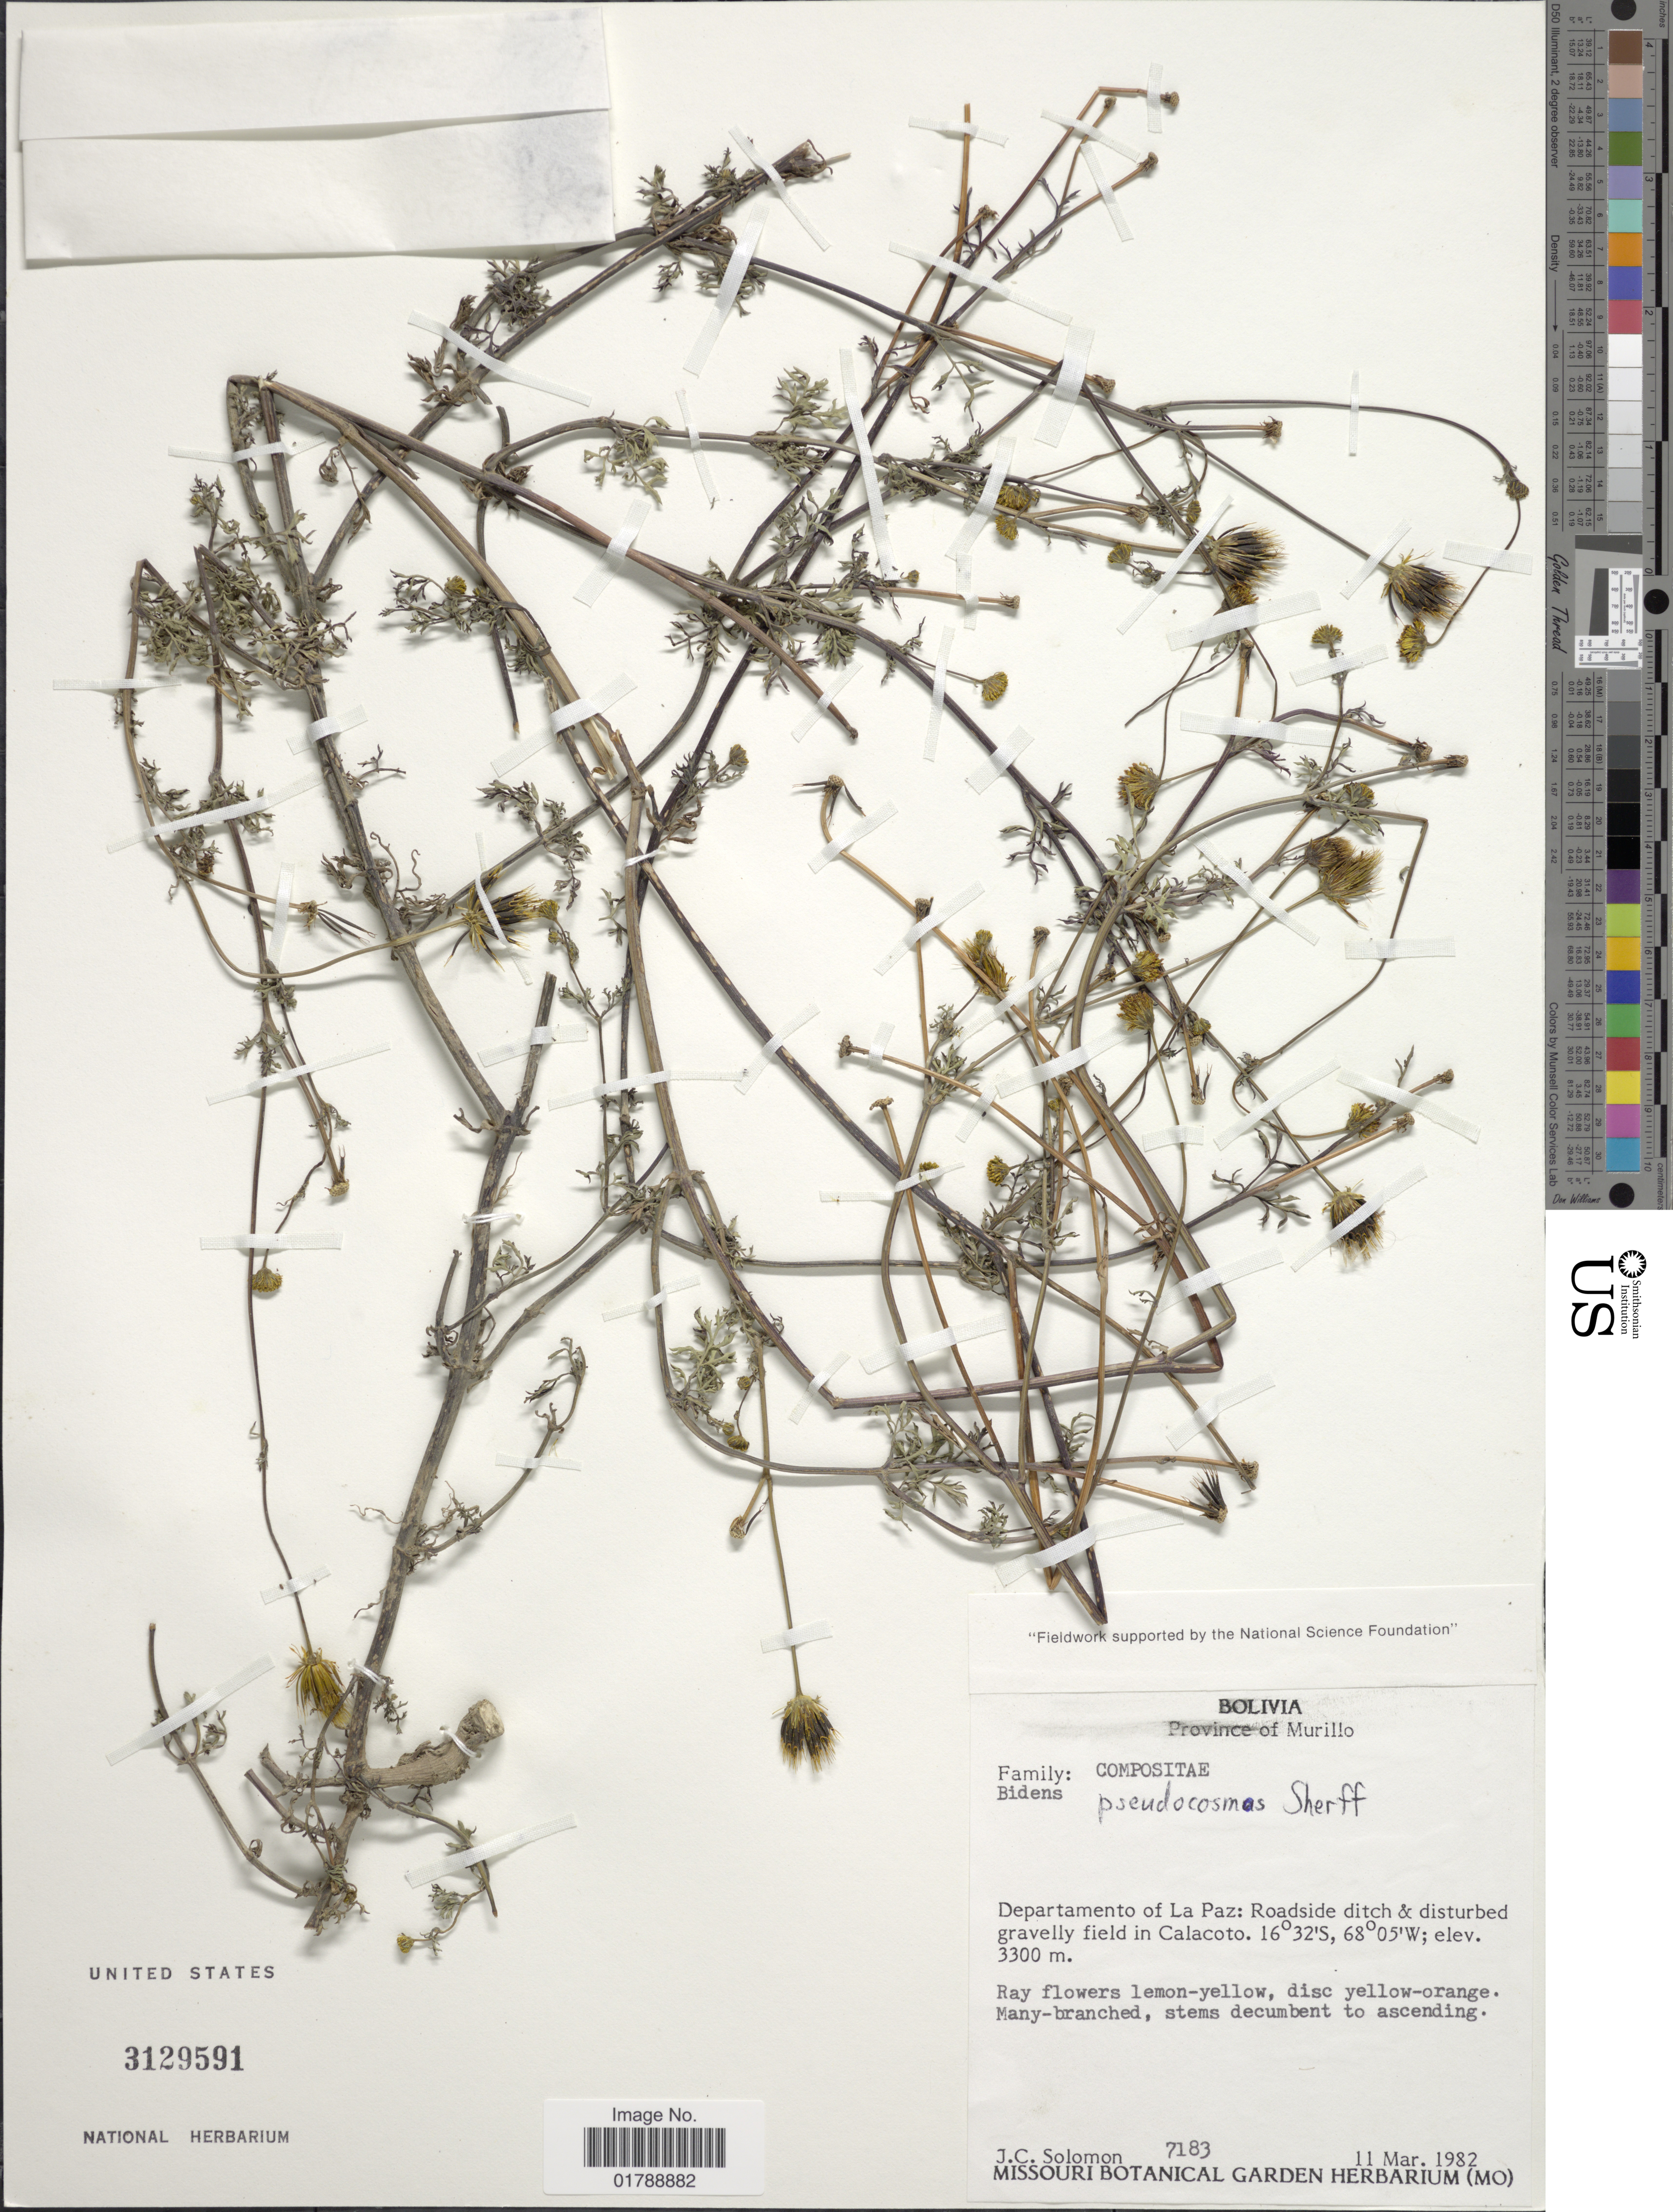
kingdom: Plantae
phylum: Tracheophyta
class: Magnoliopsida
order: Asterales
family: Asteraceae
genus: Bidens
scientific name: Bidens pseudocosmos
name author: Sherff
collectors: J. C. Solomon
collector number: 7183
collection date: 1982-03-11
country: Bolivia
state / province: La Paz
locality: Province of Murillo. in Calacoto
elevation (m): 3300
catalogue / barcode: US 3129591